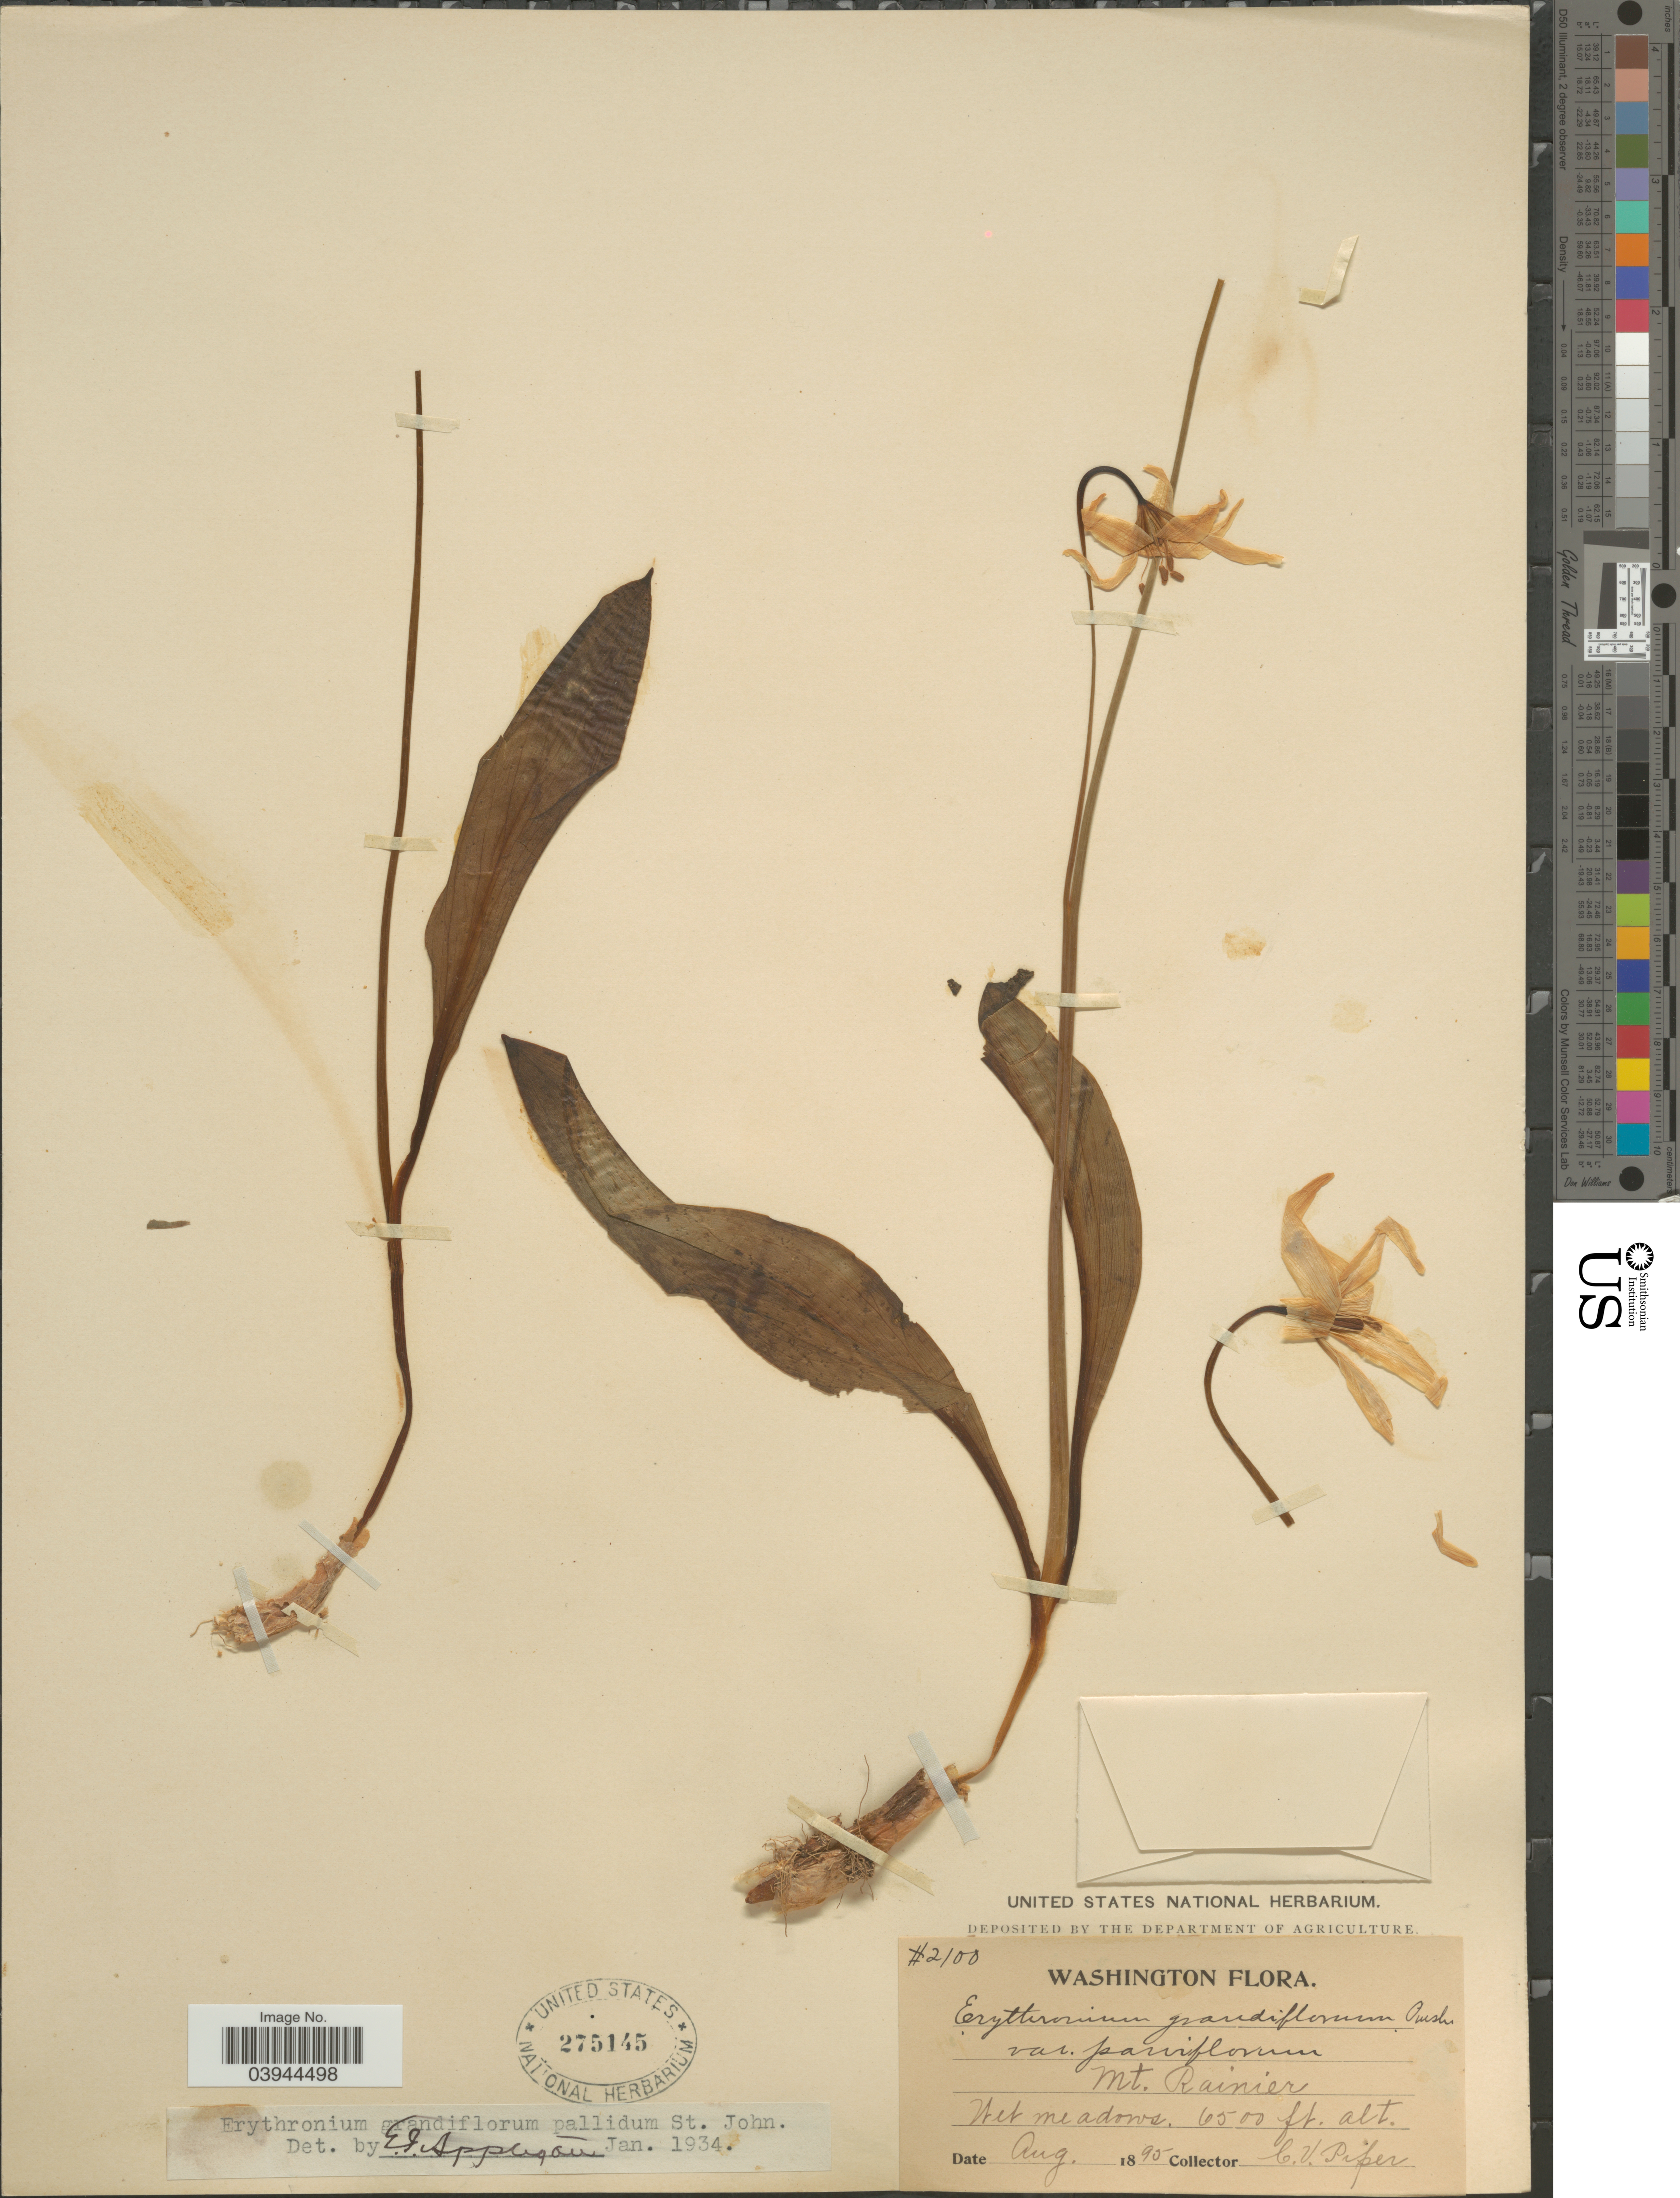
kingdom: Plantae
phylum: Tracheophyta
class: Liliopsida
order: Liliales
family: Liliaceae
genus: Erythronium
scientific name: Erythronium grandiflorum var. pallidum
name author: H. St. John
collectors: C. V. Piper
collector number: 2100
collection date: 1890-08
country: United States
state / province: Washington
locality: Mt. Rainier.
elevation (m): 1981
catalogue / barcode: US 275145